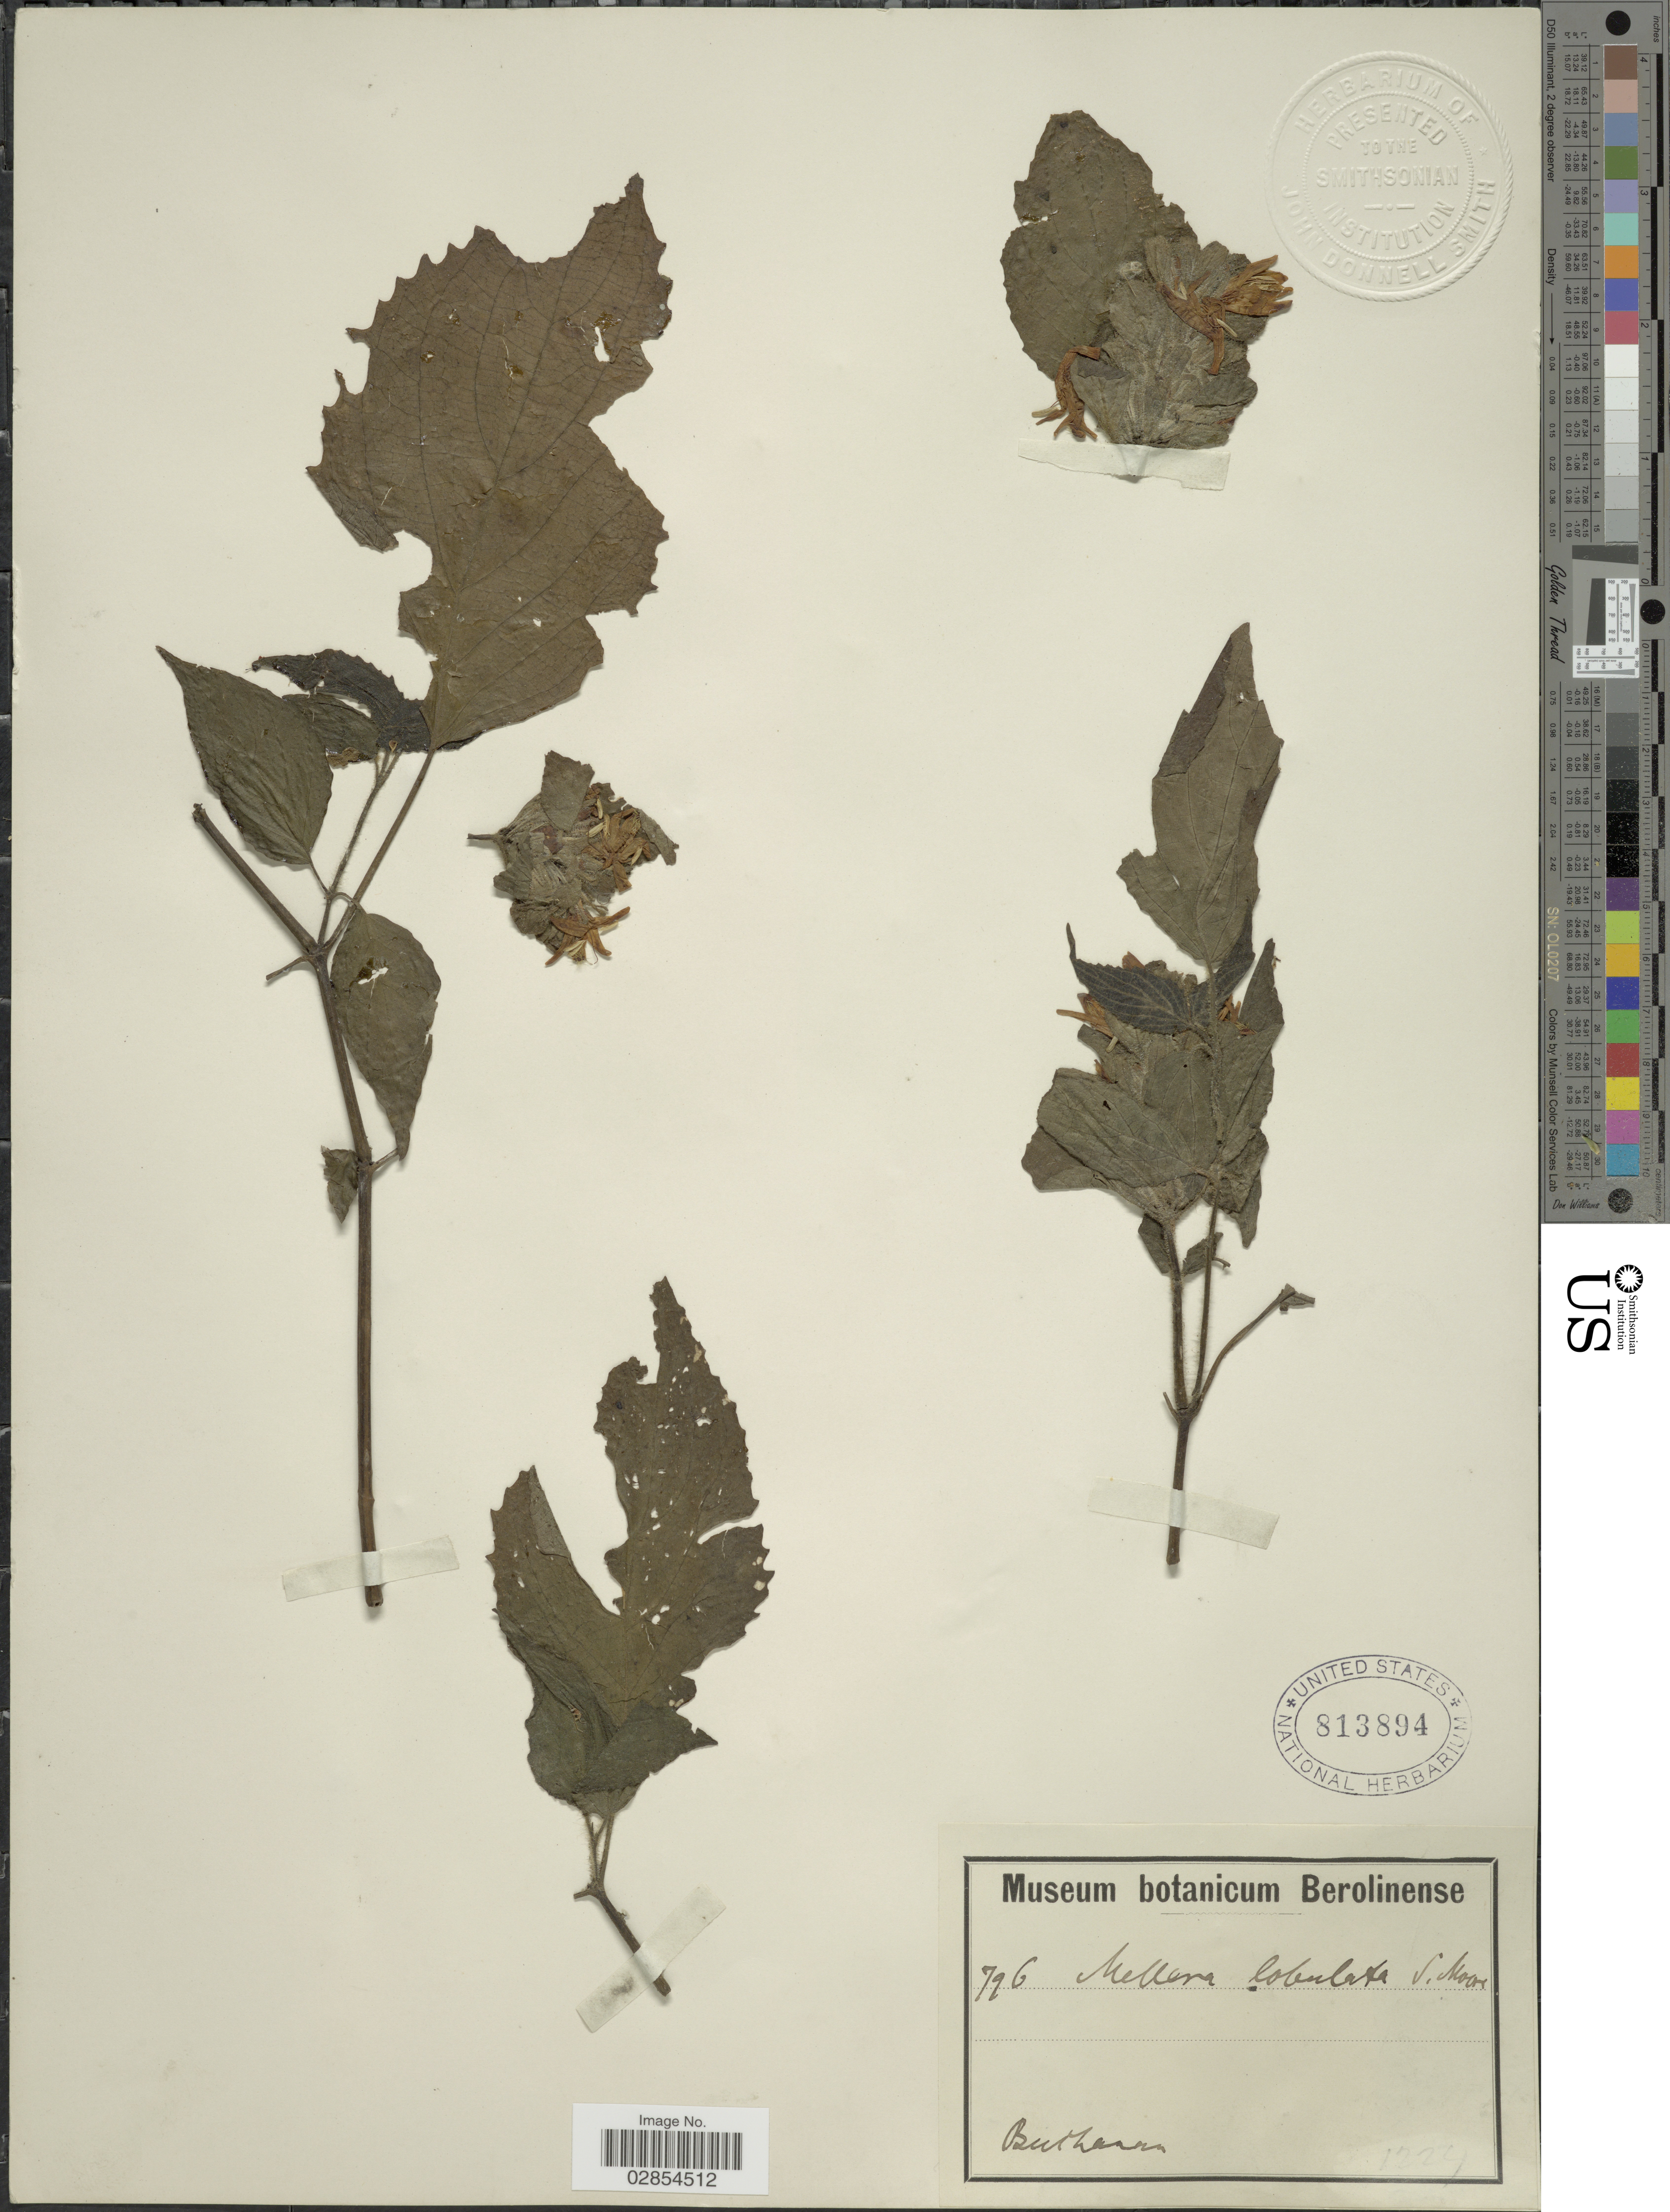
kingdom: Plantae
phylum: Tracheophyta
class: Magnoliopsida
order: Lamiales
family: Acanthaceae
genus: Mellera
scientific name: Mellera lobulata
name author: S. Moore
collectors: -. Buchanan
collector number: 796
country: Malawi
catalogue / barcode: US 813894